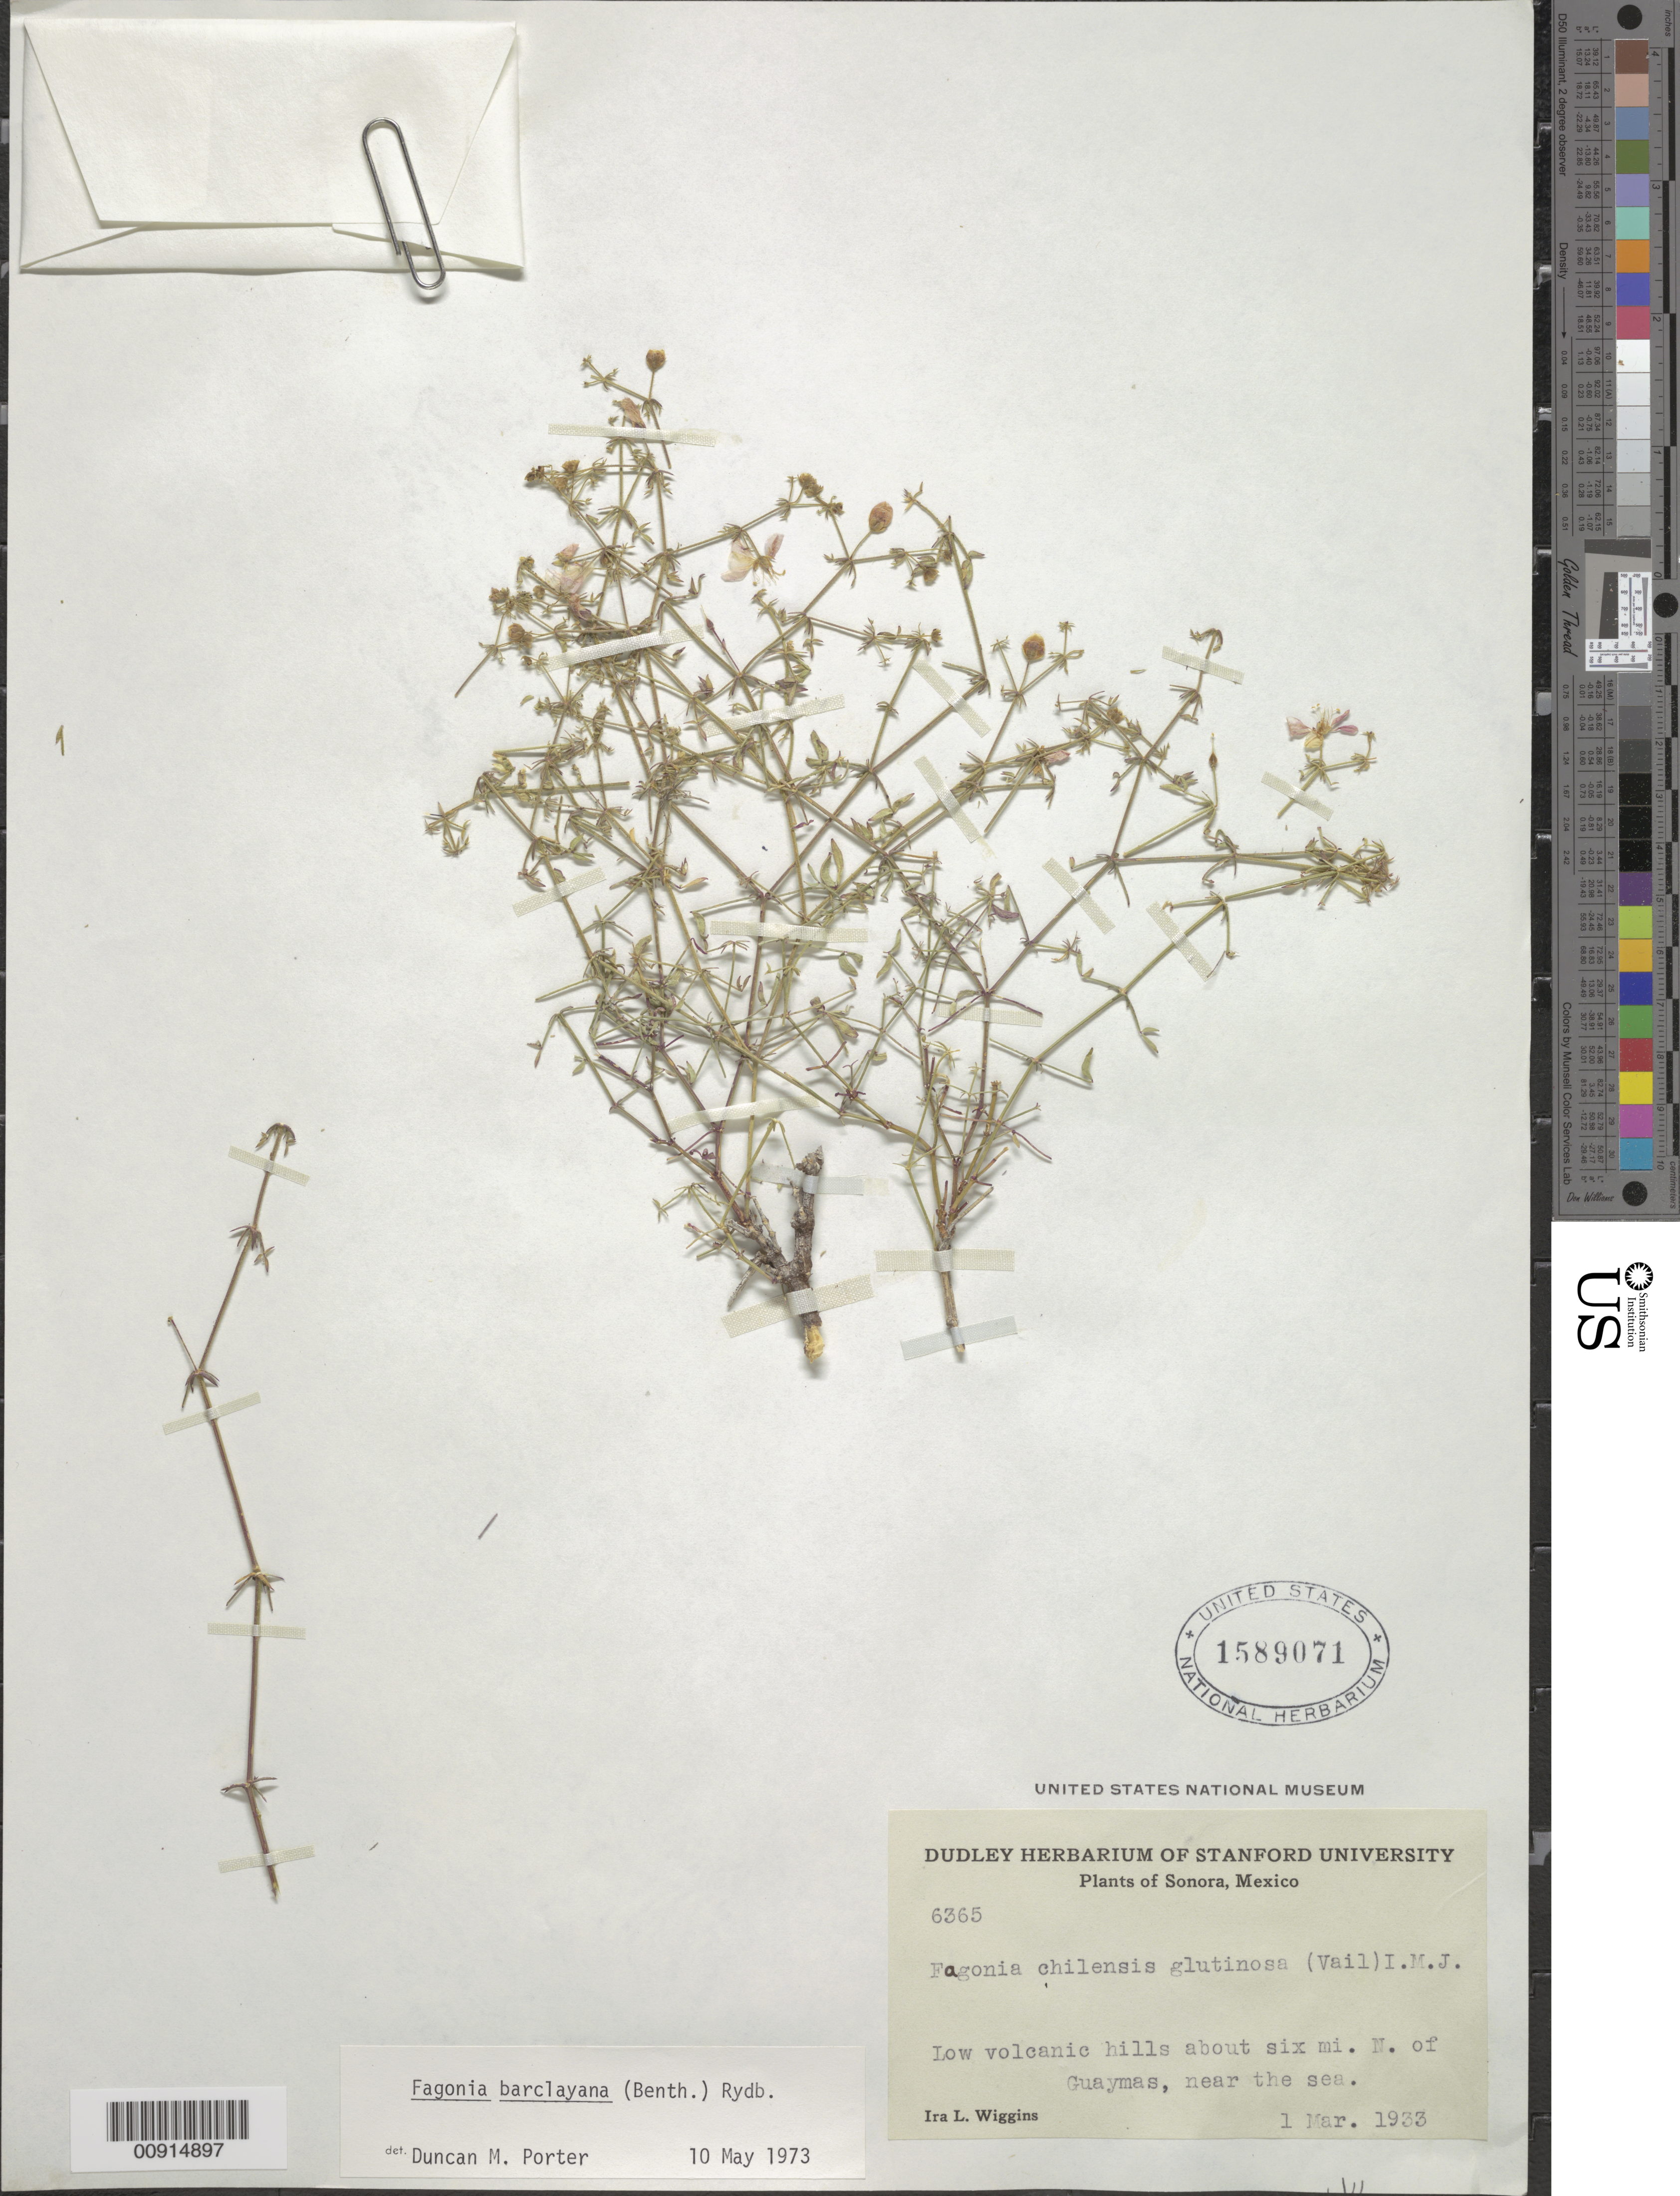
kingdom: Plantae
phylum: Tracheophyta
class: Magnoliopsida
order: Zygophyllales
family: Zygophyllaceae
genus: Fagonia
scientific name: Fagonia barclayana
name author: (Benth.) Rydb.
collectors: I. L. Wiggins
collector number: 6365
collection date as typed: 01 Mar 1933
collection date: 1933-03-01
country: Mexico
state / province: Sonora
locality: About six mi. N of Guaymas, near the sea.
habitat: Low volcanic hills.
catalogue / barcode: US 1589071